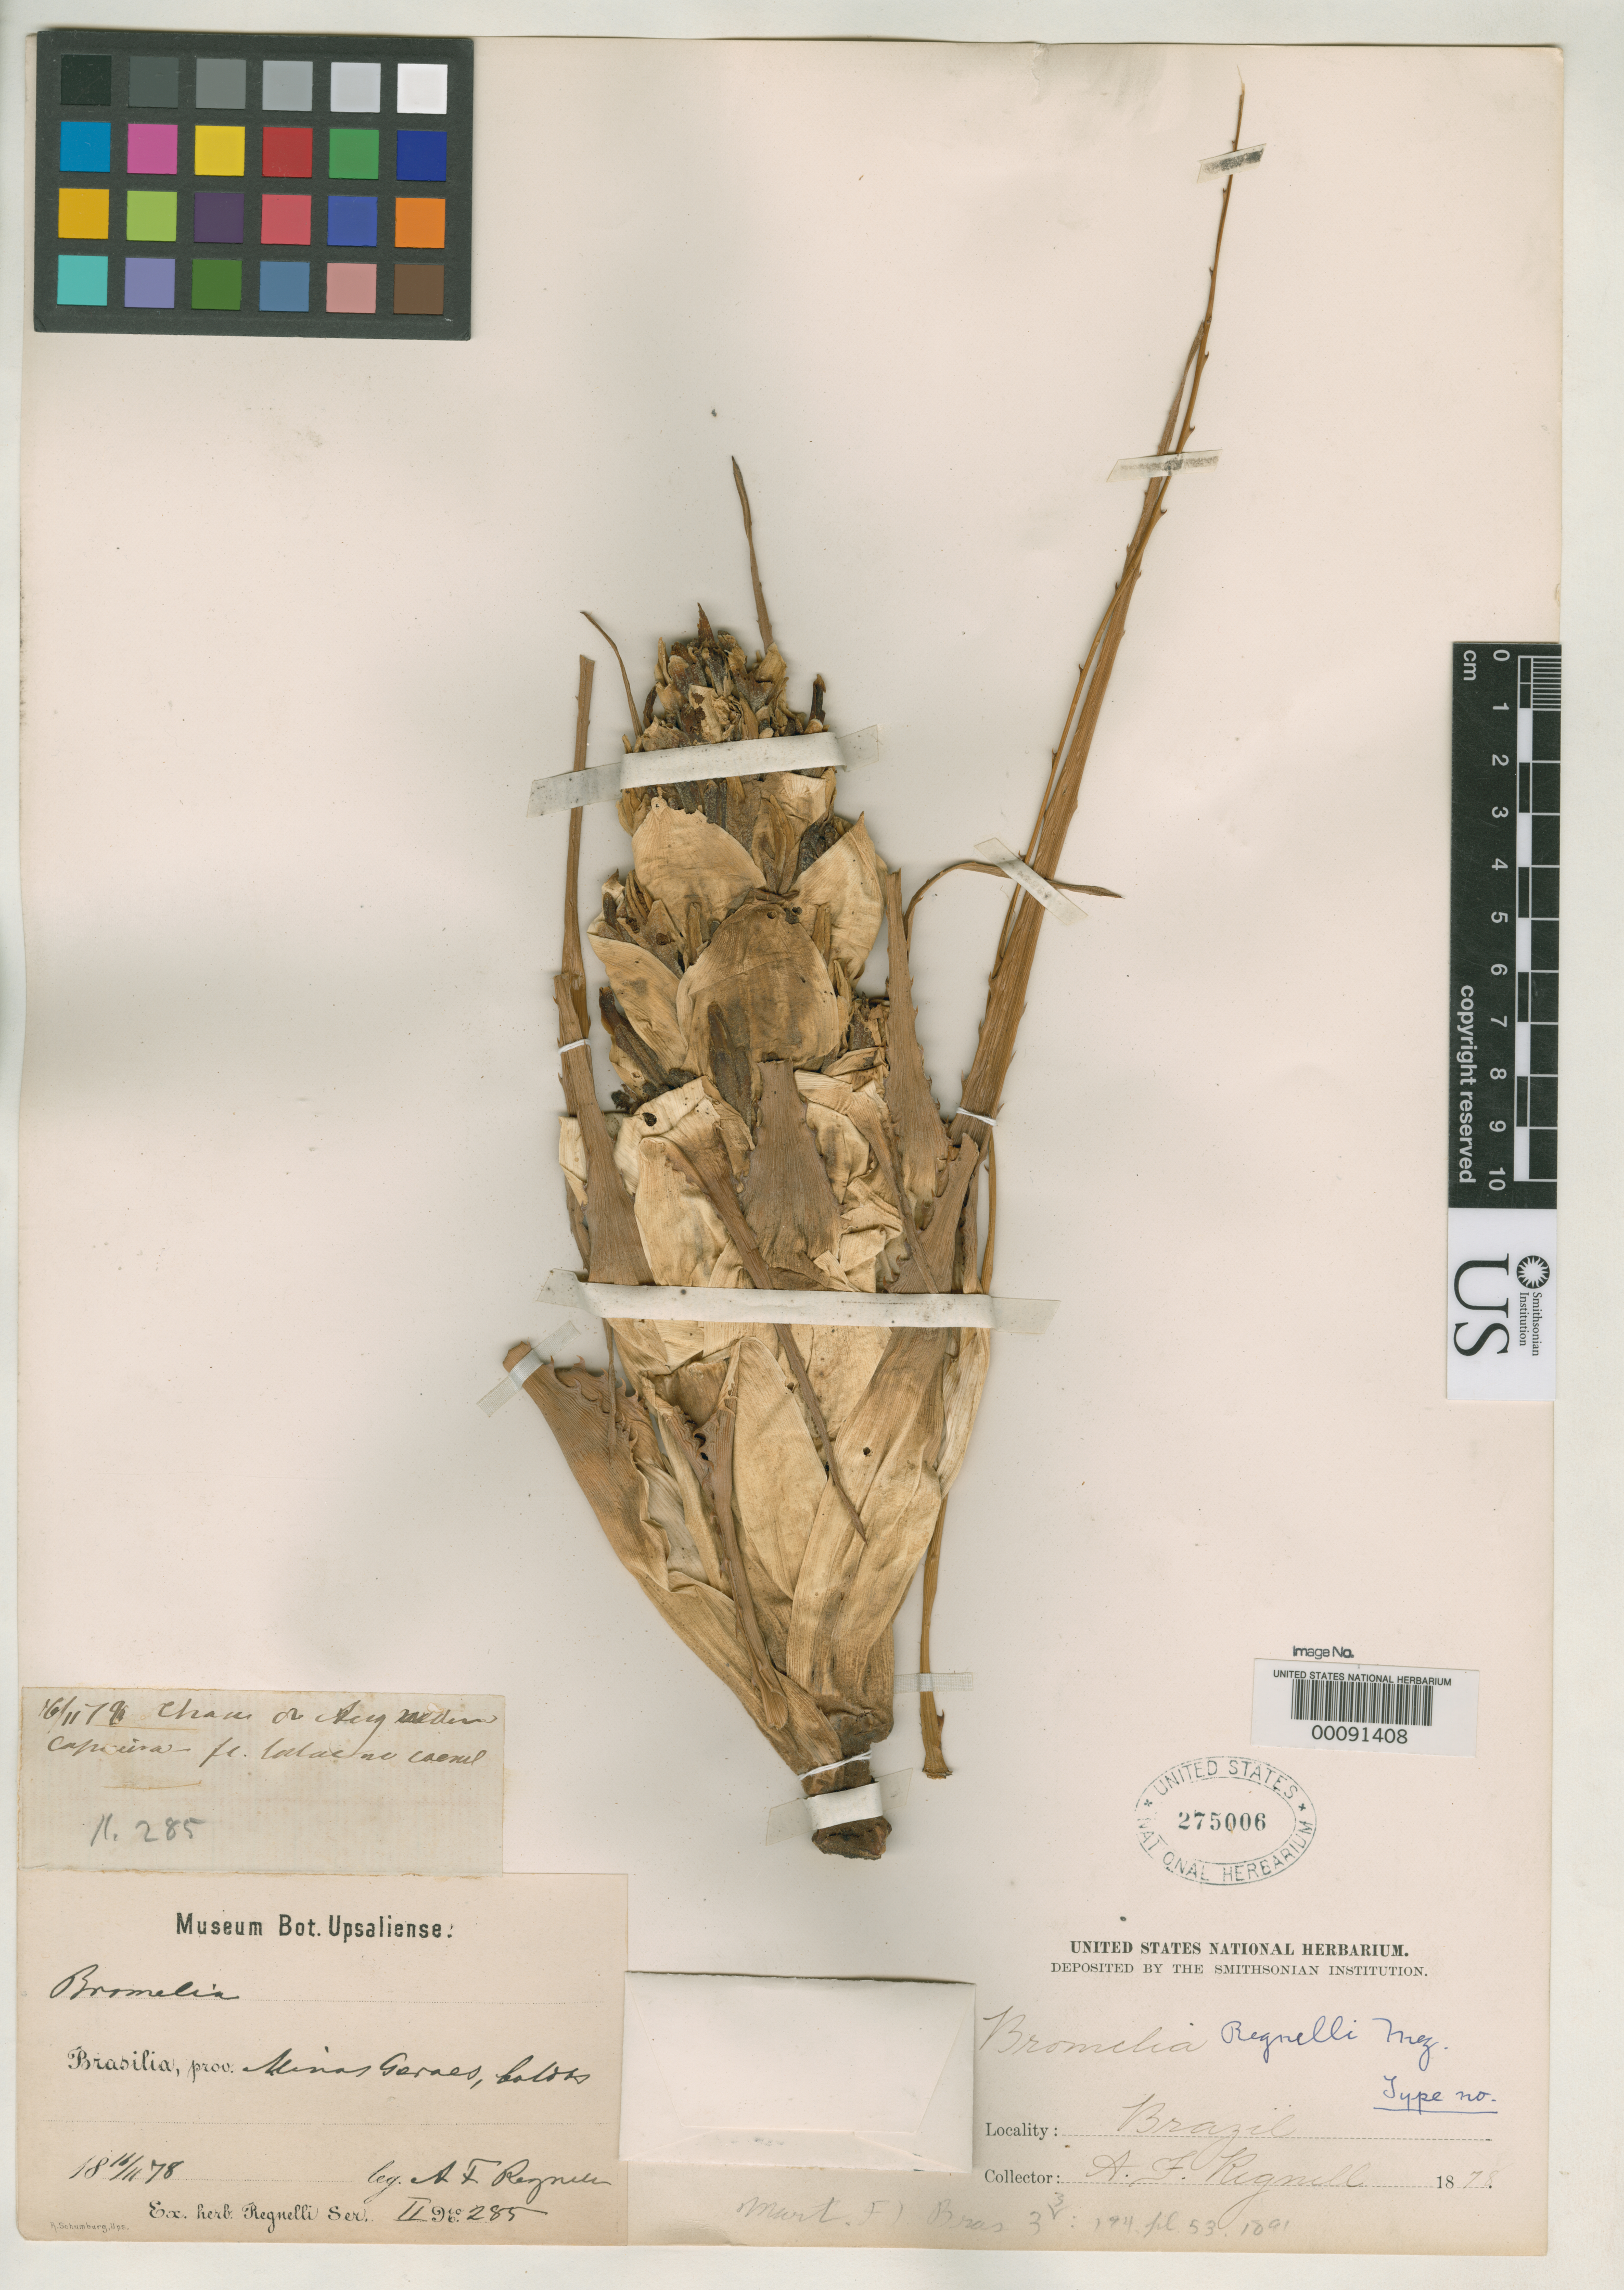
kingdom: Plantae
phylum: Tracheophyta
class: Liliopsida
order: Poales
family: Bromeliaceae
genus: Bromelia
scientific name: Bromelia regnellii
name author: Mez in Mart.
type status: Possible Type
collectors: A. F. Regnell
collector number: II 285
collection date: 1878-11-11 or 1878-11-16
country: Brazil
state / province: Minas Gerais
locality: Prov. Minas Geraes, Caldas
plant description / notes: Possibly original material but dubiously a type. Type number, but protologue cites "Octobri" (without year) and this specimen is apparently dated November.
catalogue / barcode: US 275006